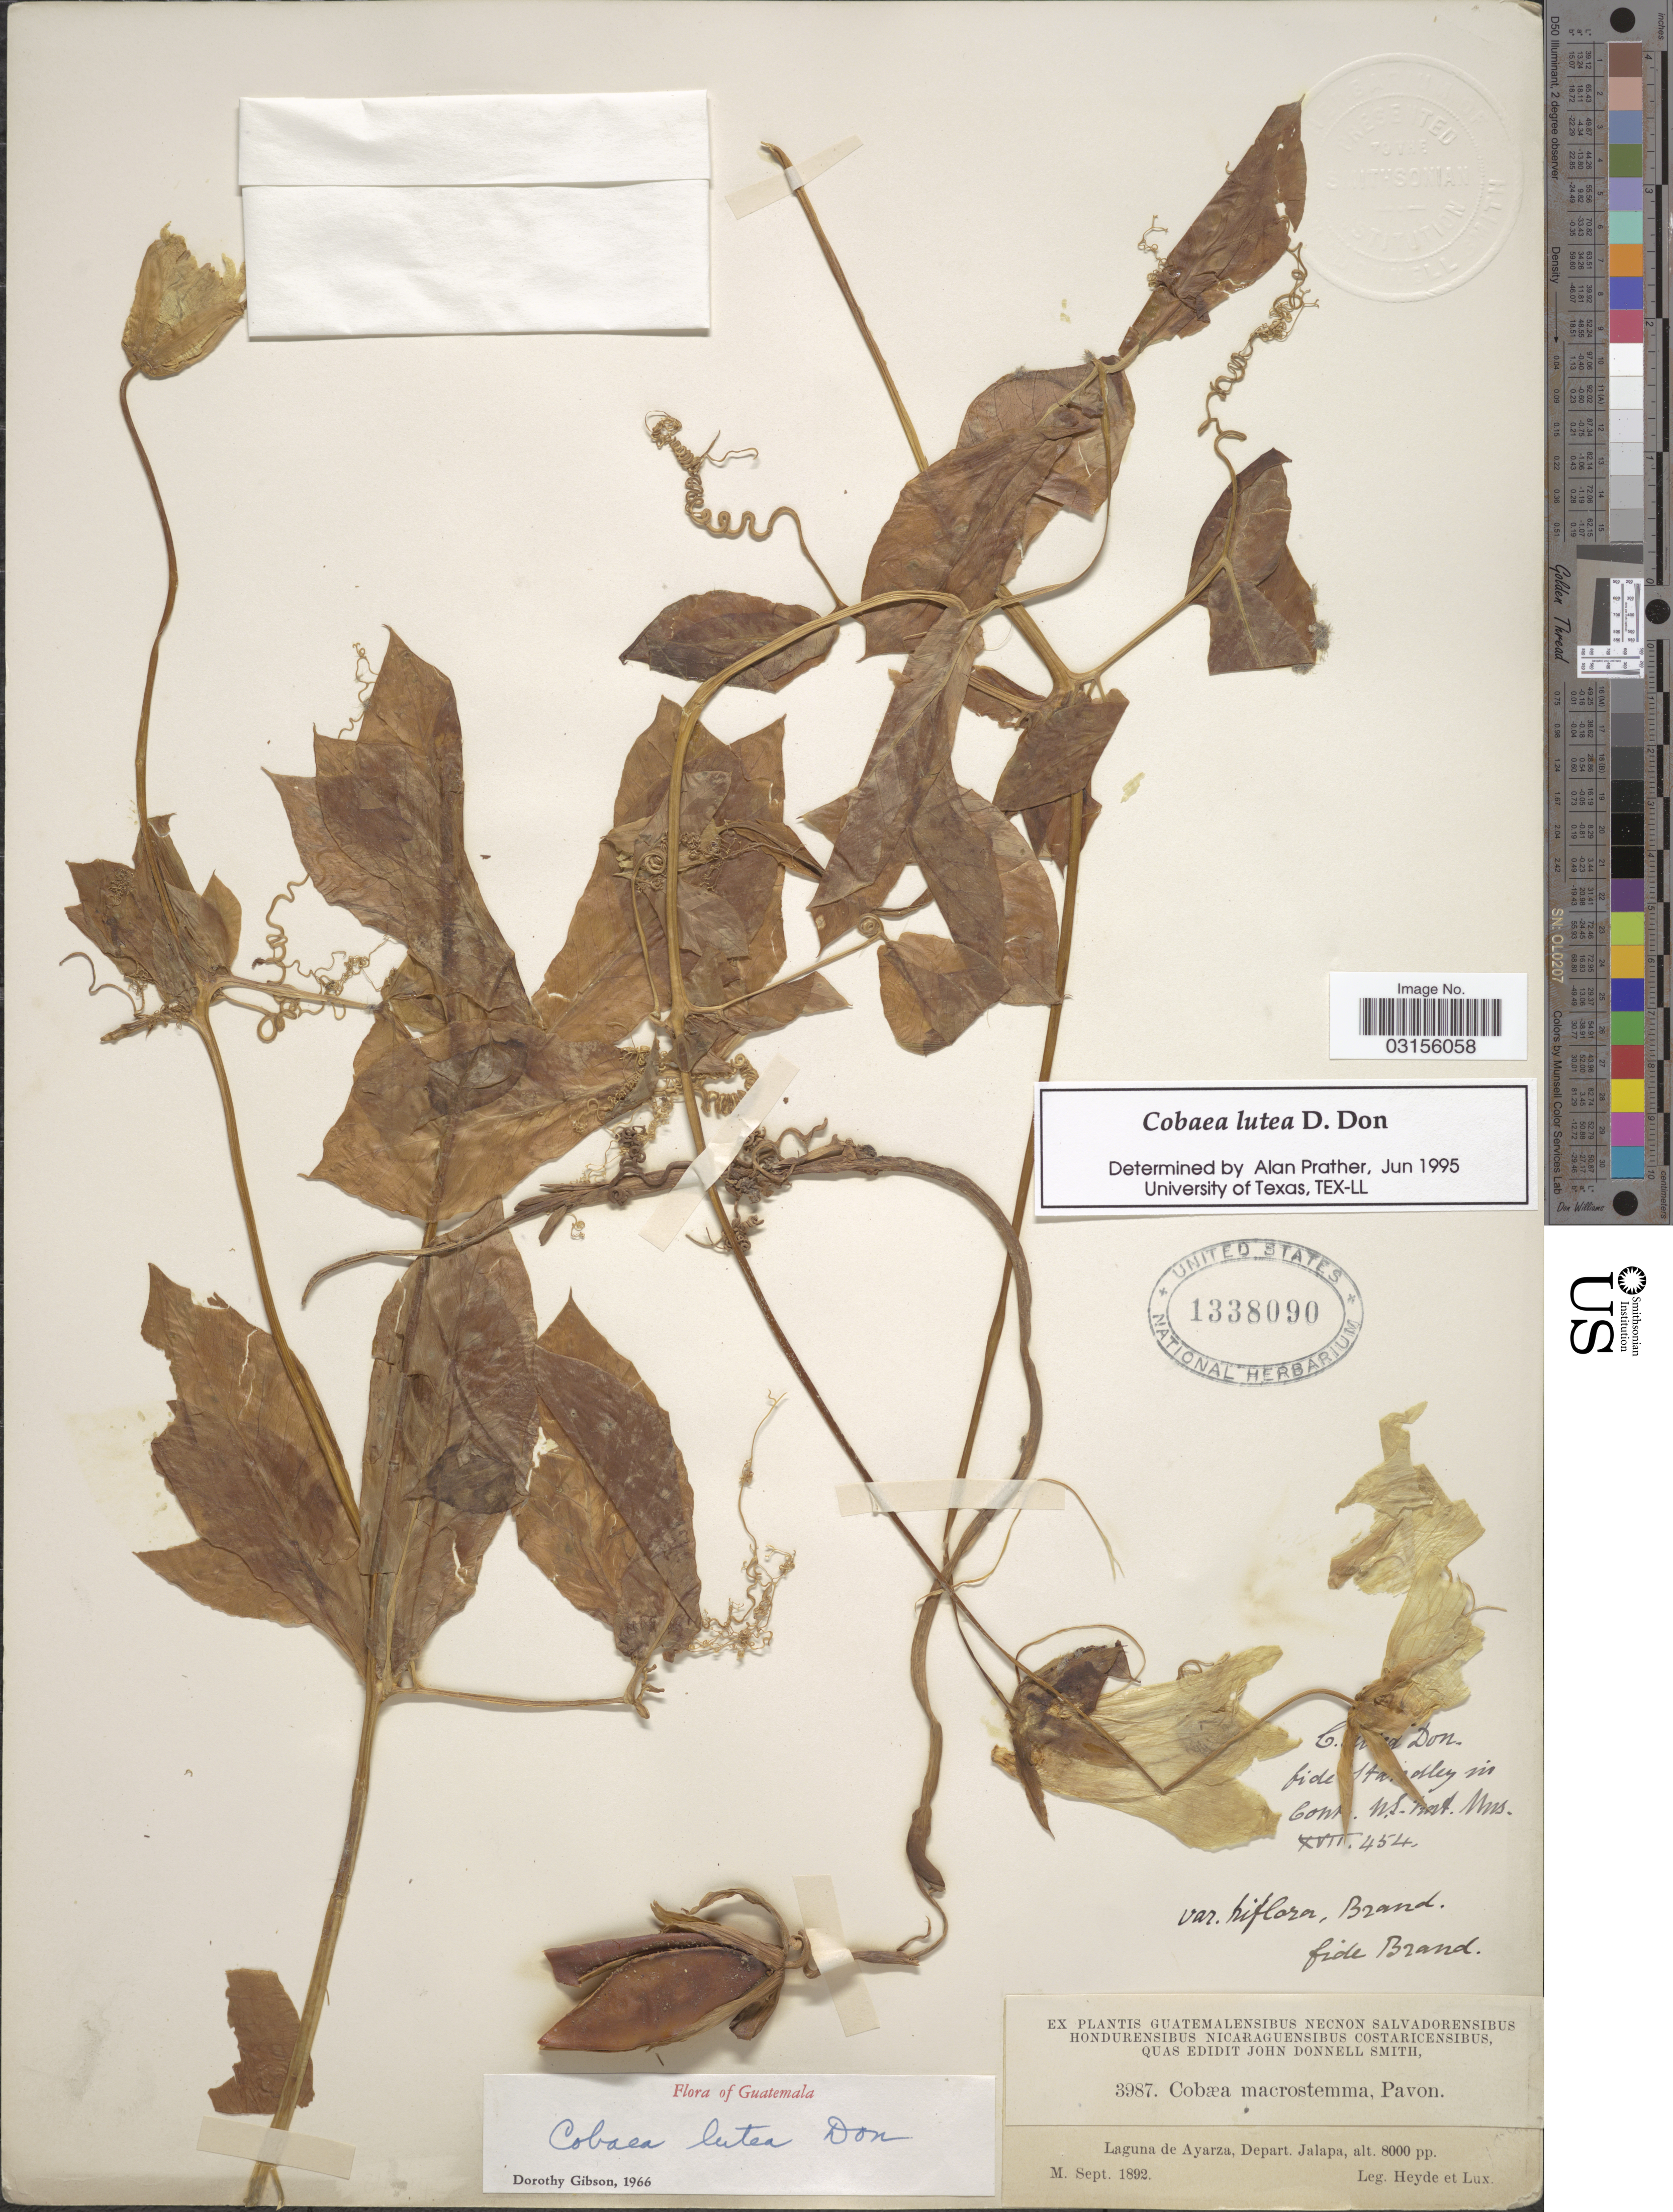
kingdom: Plantae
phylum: Tracheophyta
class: Magnoliopsida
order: Ericales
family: Polemoniaceae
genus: Cobaea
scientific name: Cobaea lutea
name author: D. Don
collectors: Heyde & Lux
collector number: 3987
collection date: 1892-09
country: Guatemala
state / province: Jalapa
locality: Laguna de Ayarza, Depart. Jalapa.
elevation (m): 2438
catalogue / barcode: US 1338090